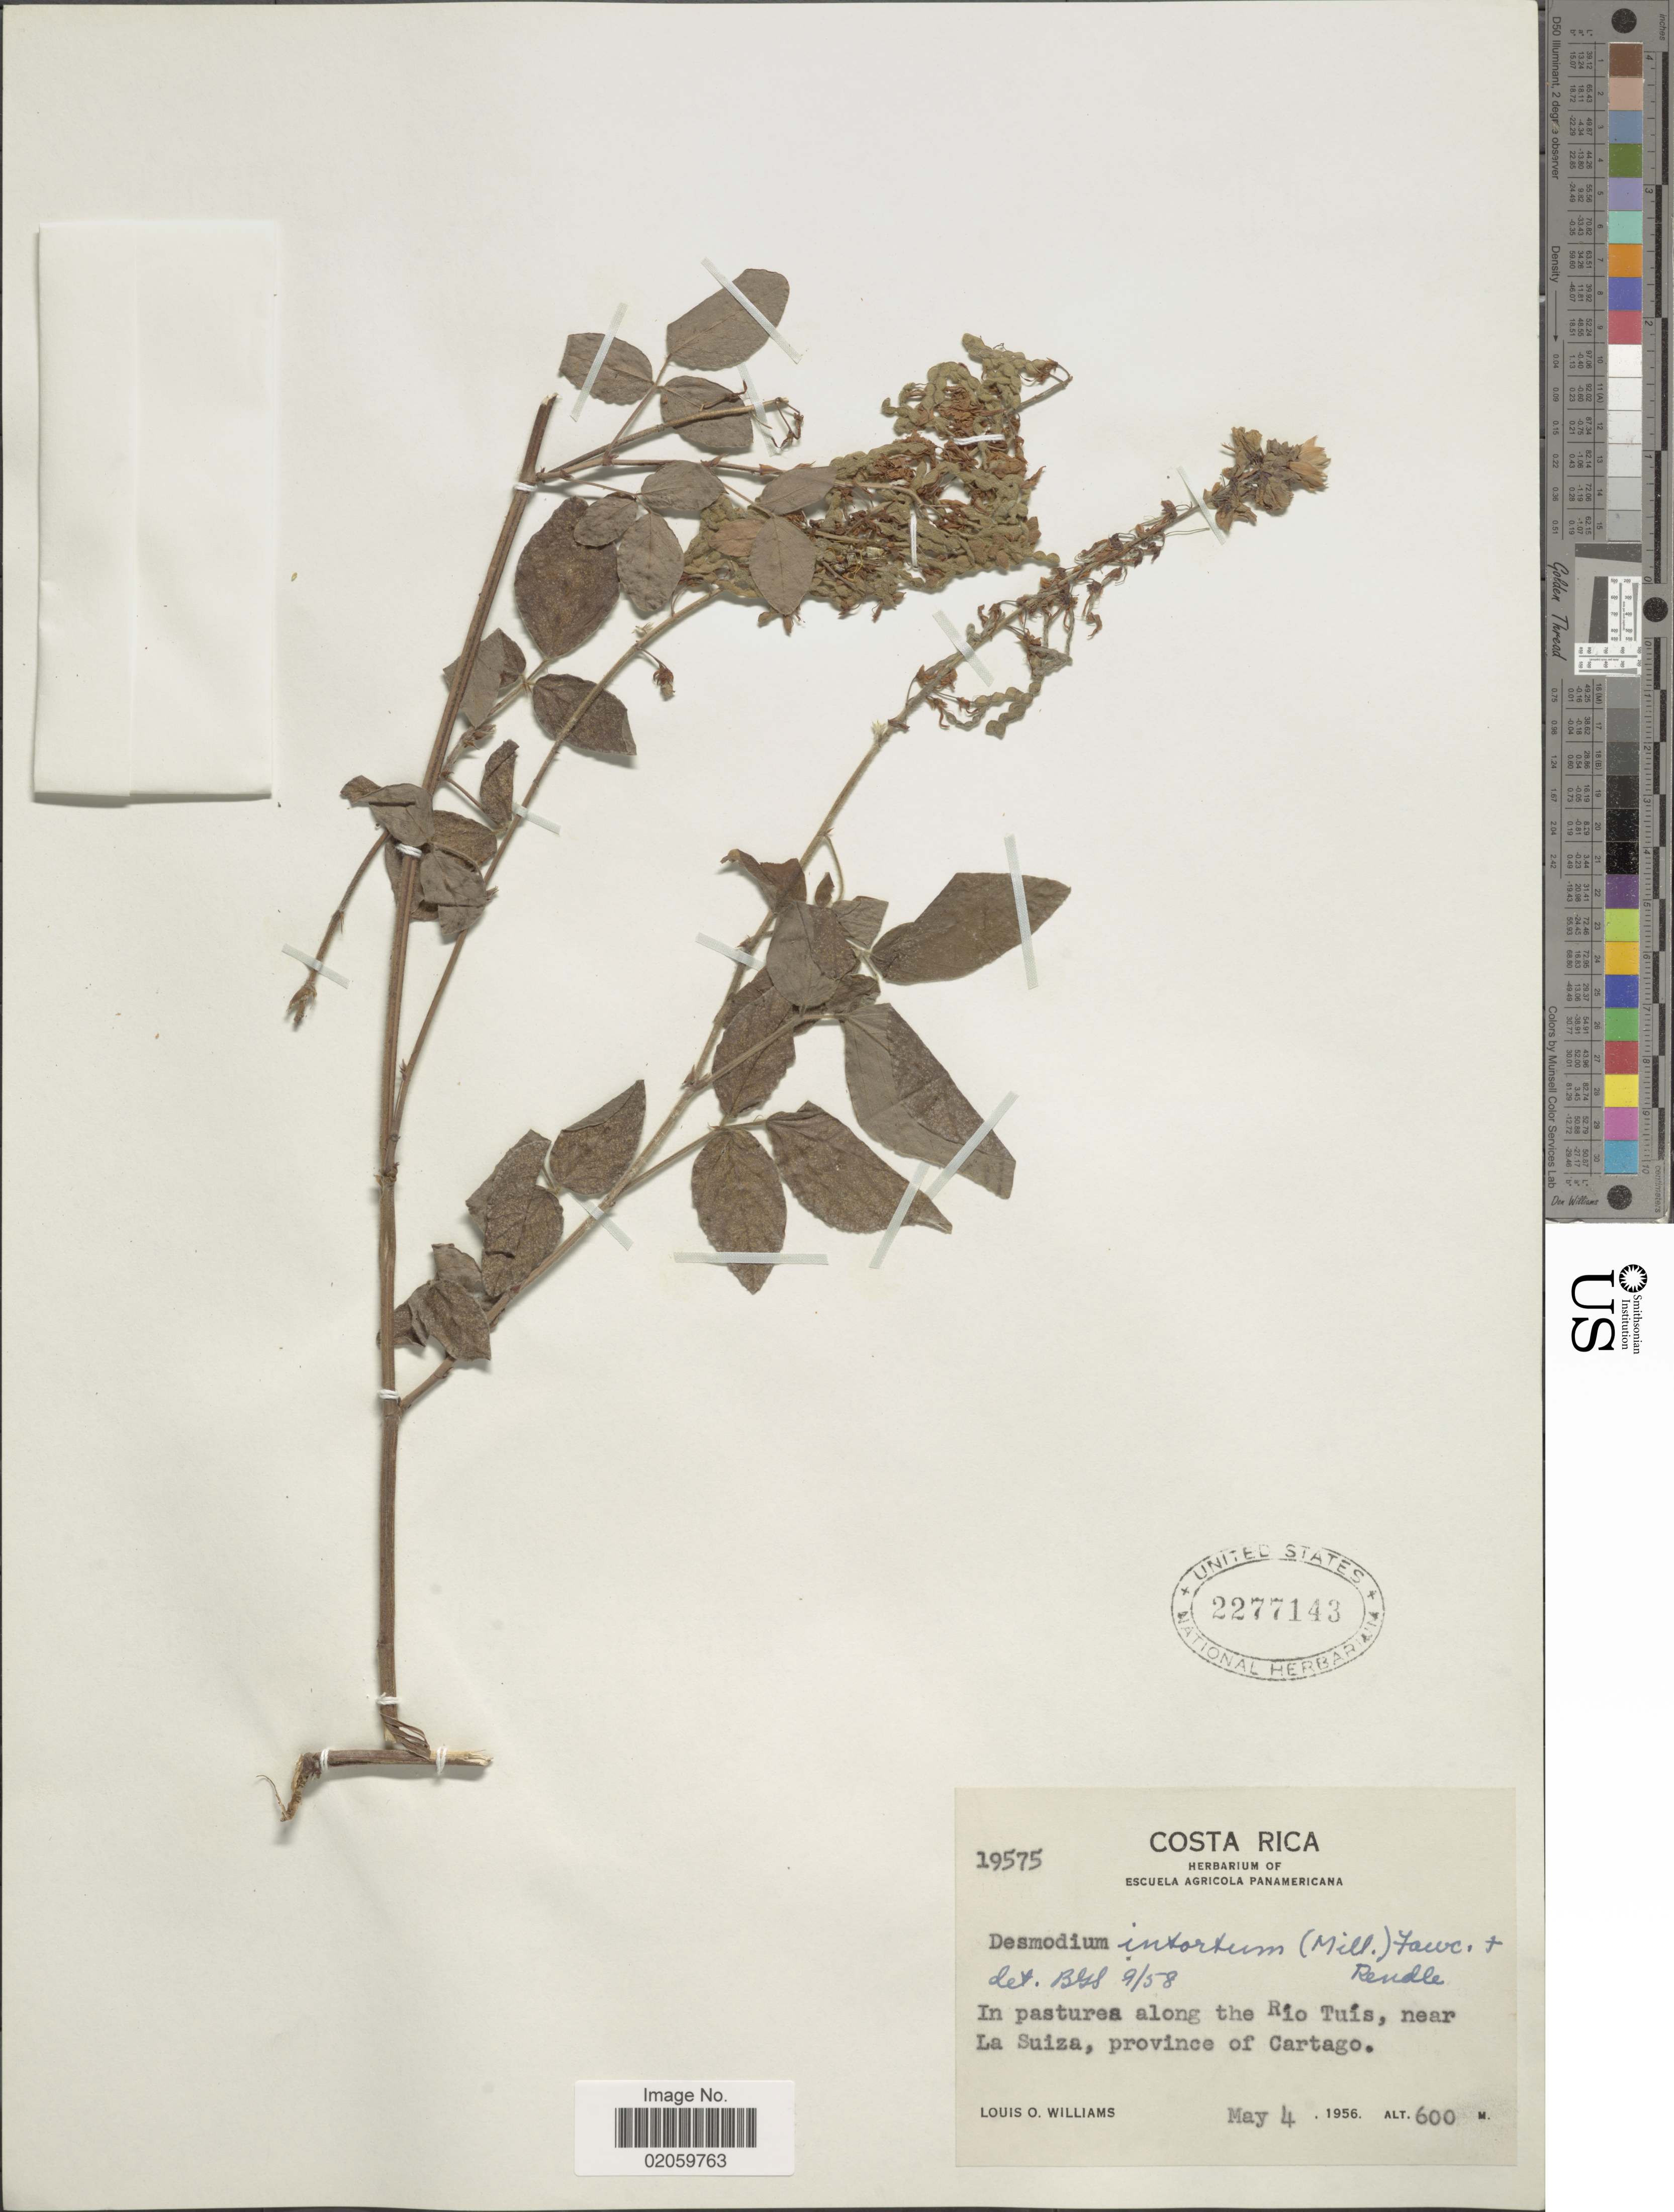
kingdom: Plantae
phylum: Tracheophyta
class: Magnoliopsida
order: Fabales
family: Fabaceae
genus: Desmodium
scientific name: Desmodium intortum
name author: (Mill.) Urb.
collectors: L. O. Williams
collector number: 19575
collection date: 1956-05-04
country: Costa Rica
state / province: Cartago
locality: Along the Rio Tuis, near La Suiza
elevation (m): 600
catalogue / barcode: US 2277143